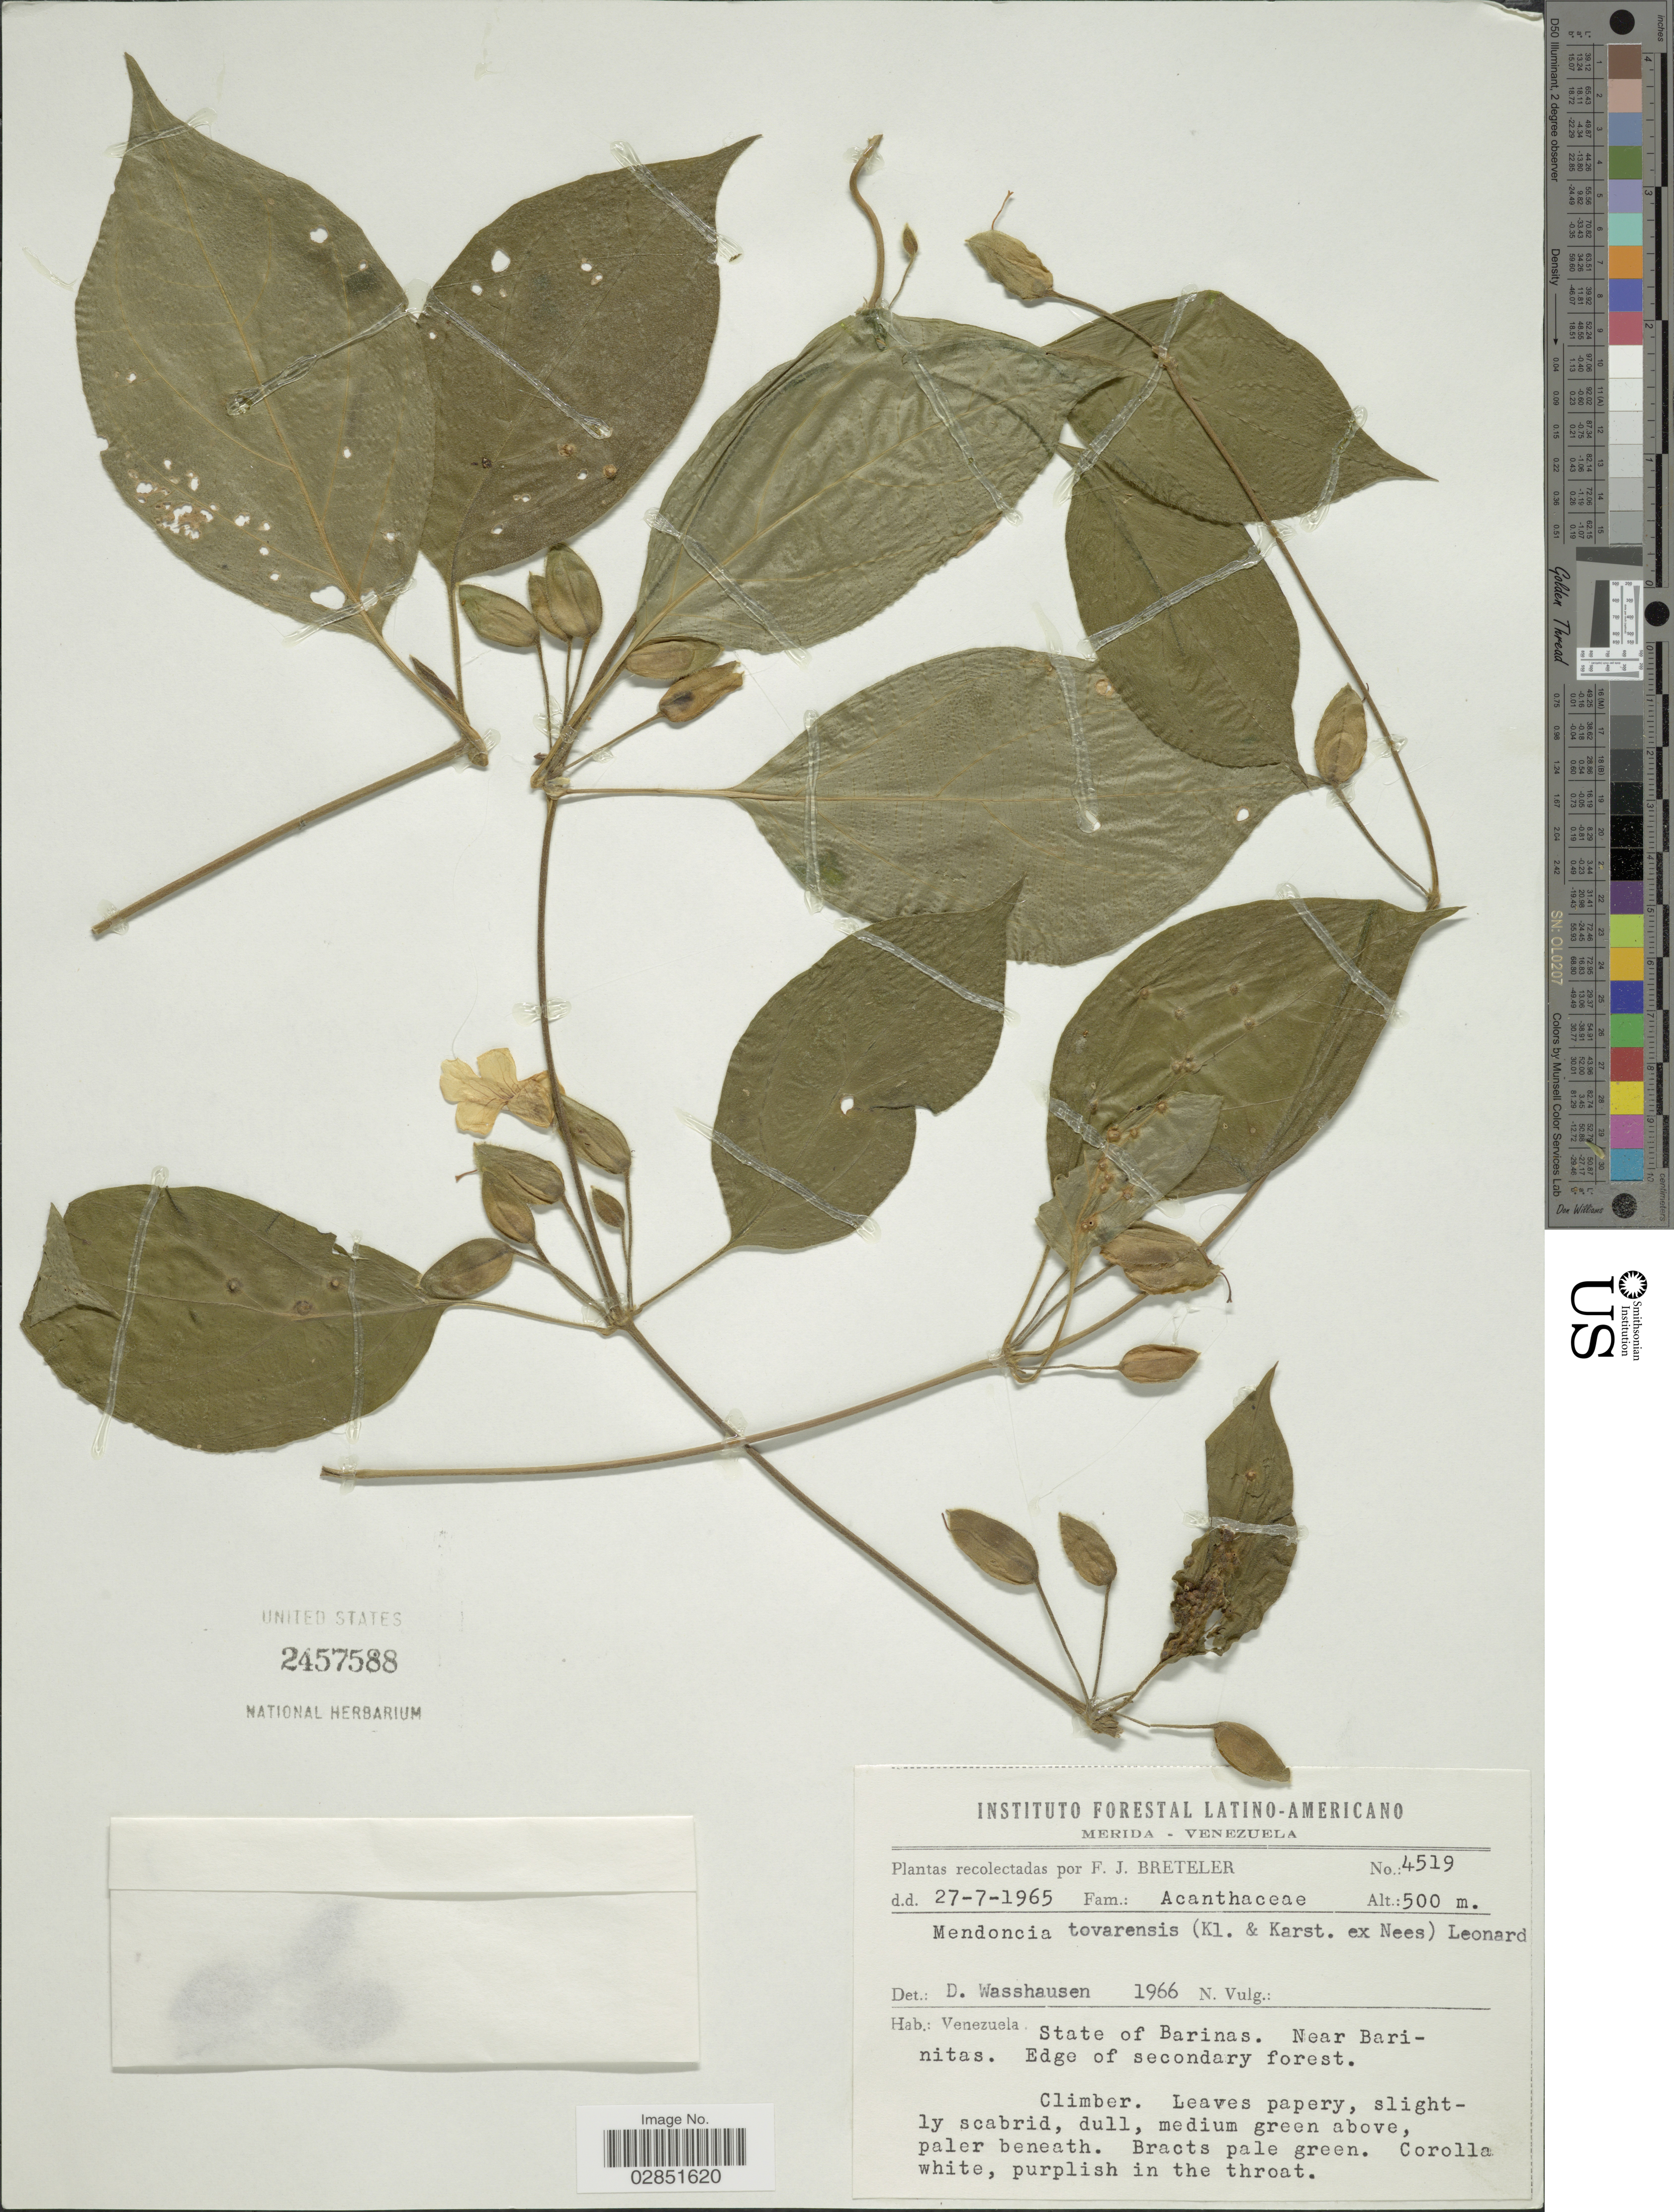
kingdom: Plantae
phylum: Tracheophyta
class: Magnoliopsida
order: Lamiales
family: Acanthaceae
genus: Mendoncia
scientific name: Mendoncia tovarensis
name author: (Klotzsch & H. Karst. ex Nees) Leonard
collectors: F. J. Breteler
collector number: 4519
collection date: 1965-07-27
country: Venezuela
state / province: Barinas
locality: Near Barinitas.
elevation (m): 500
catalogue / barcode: US 2457588